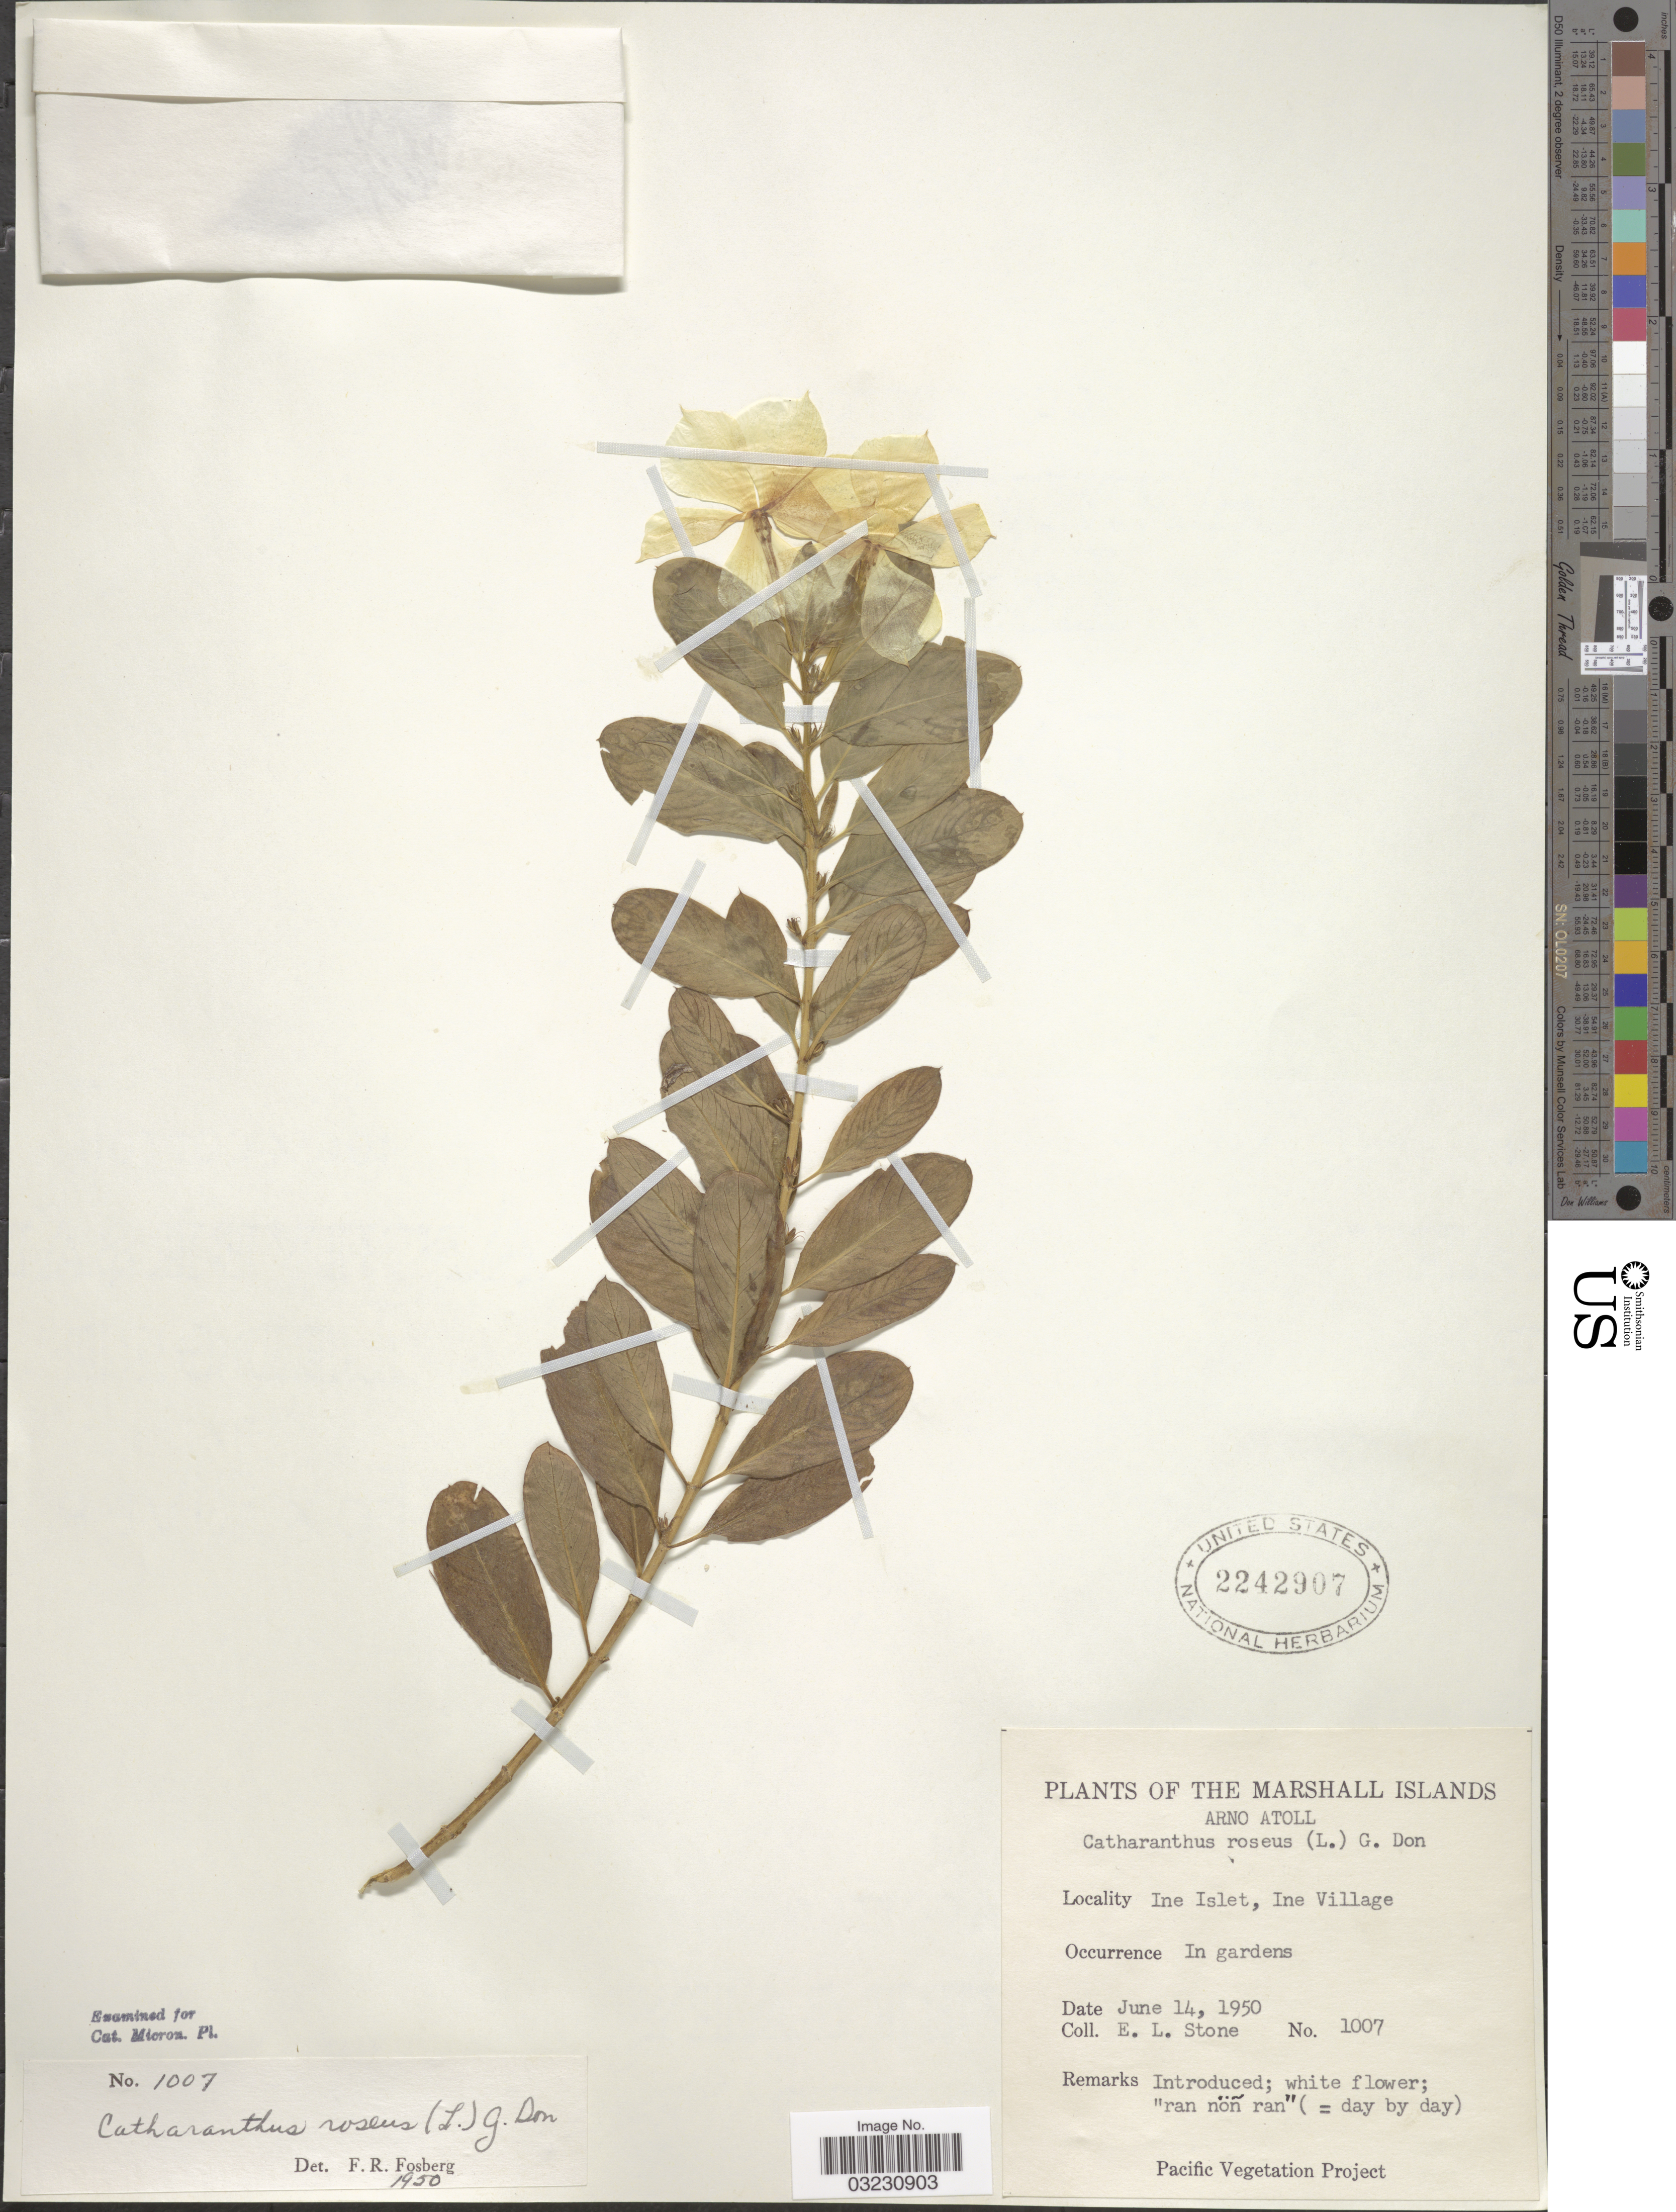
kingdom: Plantae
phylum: Tracheophyta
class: Magnoliopsida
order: Gentianales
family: Apocynaceae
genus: Catharanthus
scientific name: Catharanthus roseus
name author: (L.) G. Don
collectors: E. L. Stone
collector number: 1007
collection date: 1950-06-14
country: Marshall Islands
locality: Arno Atoll. Ine Islet, Ine Village.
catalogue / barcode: US 2242907